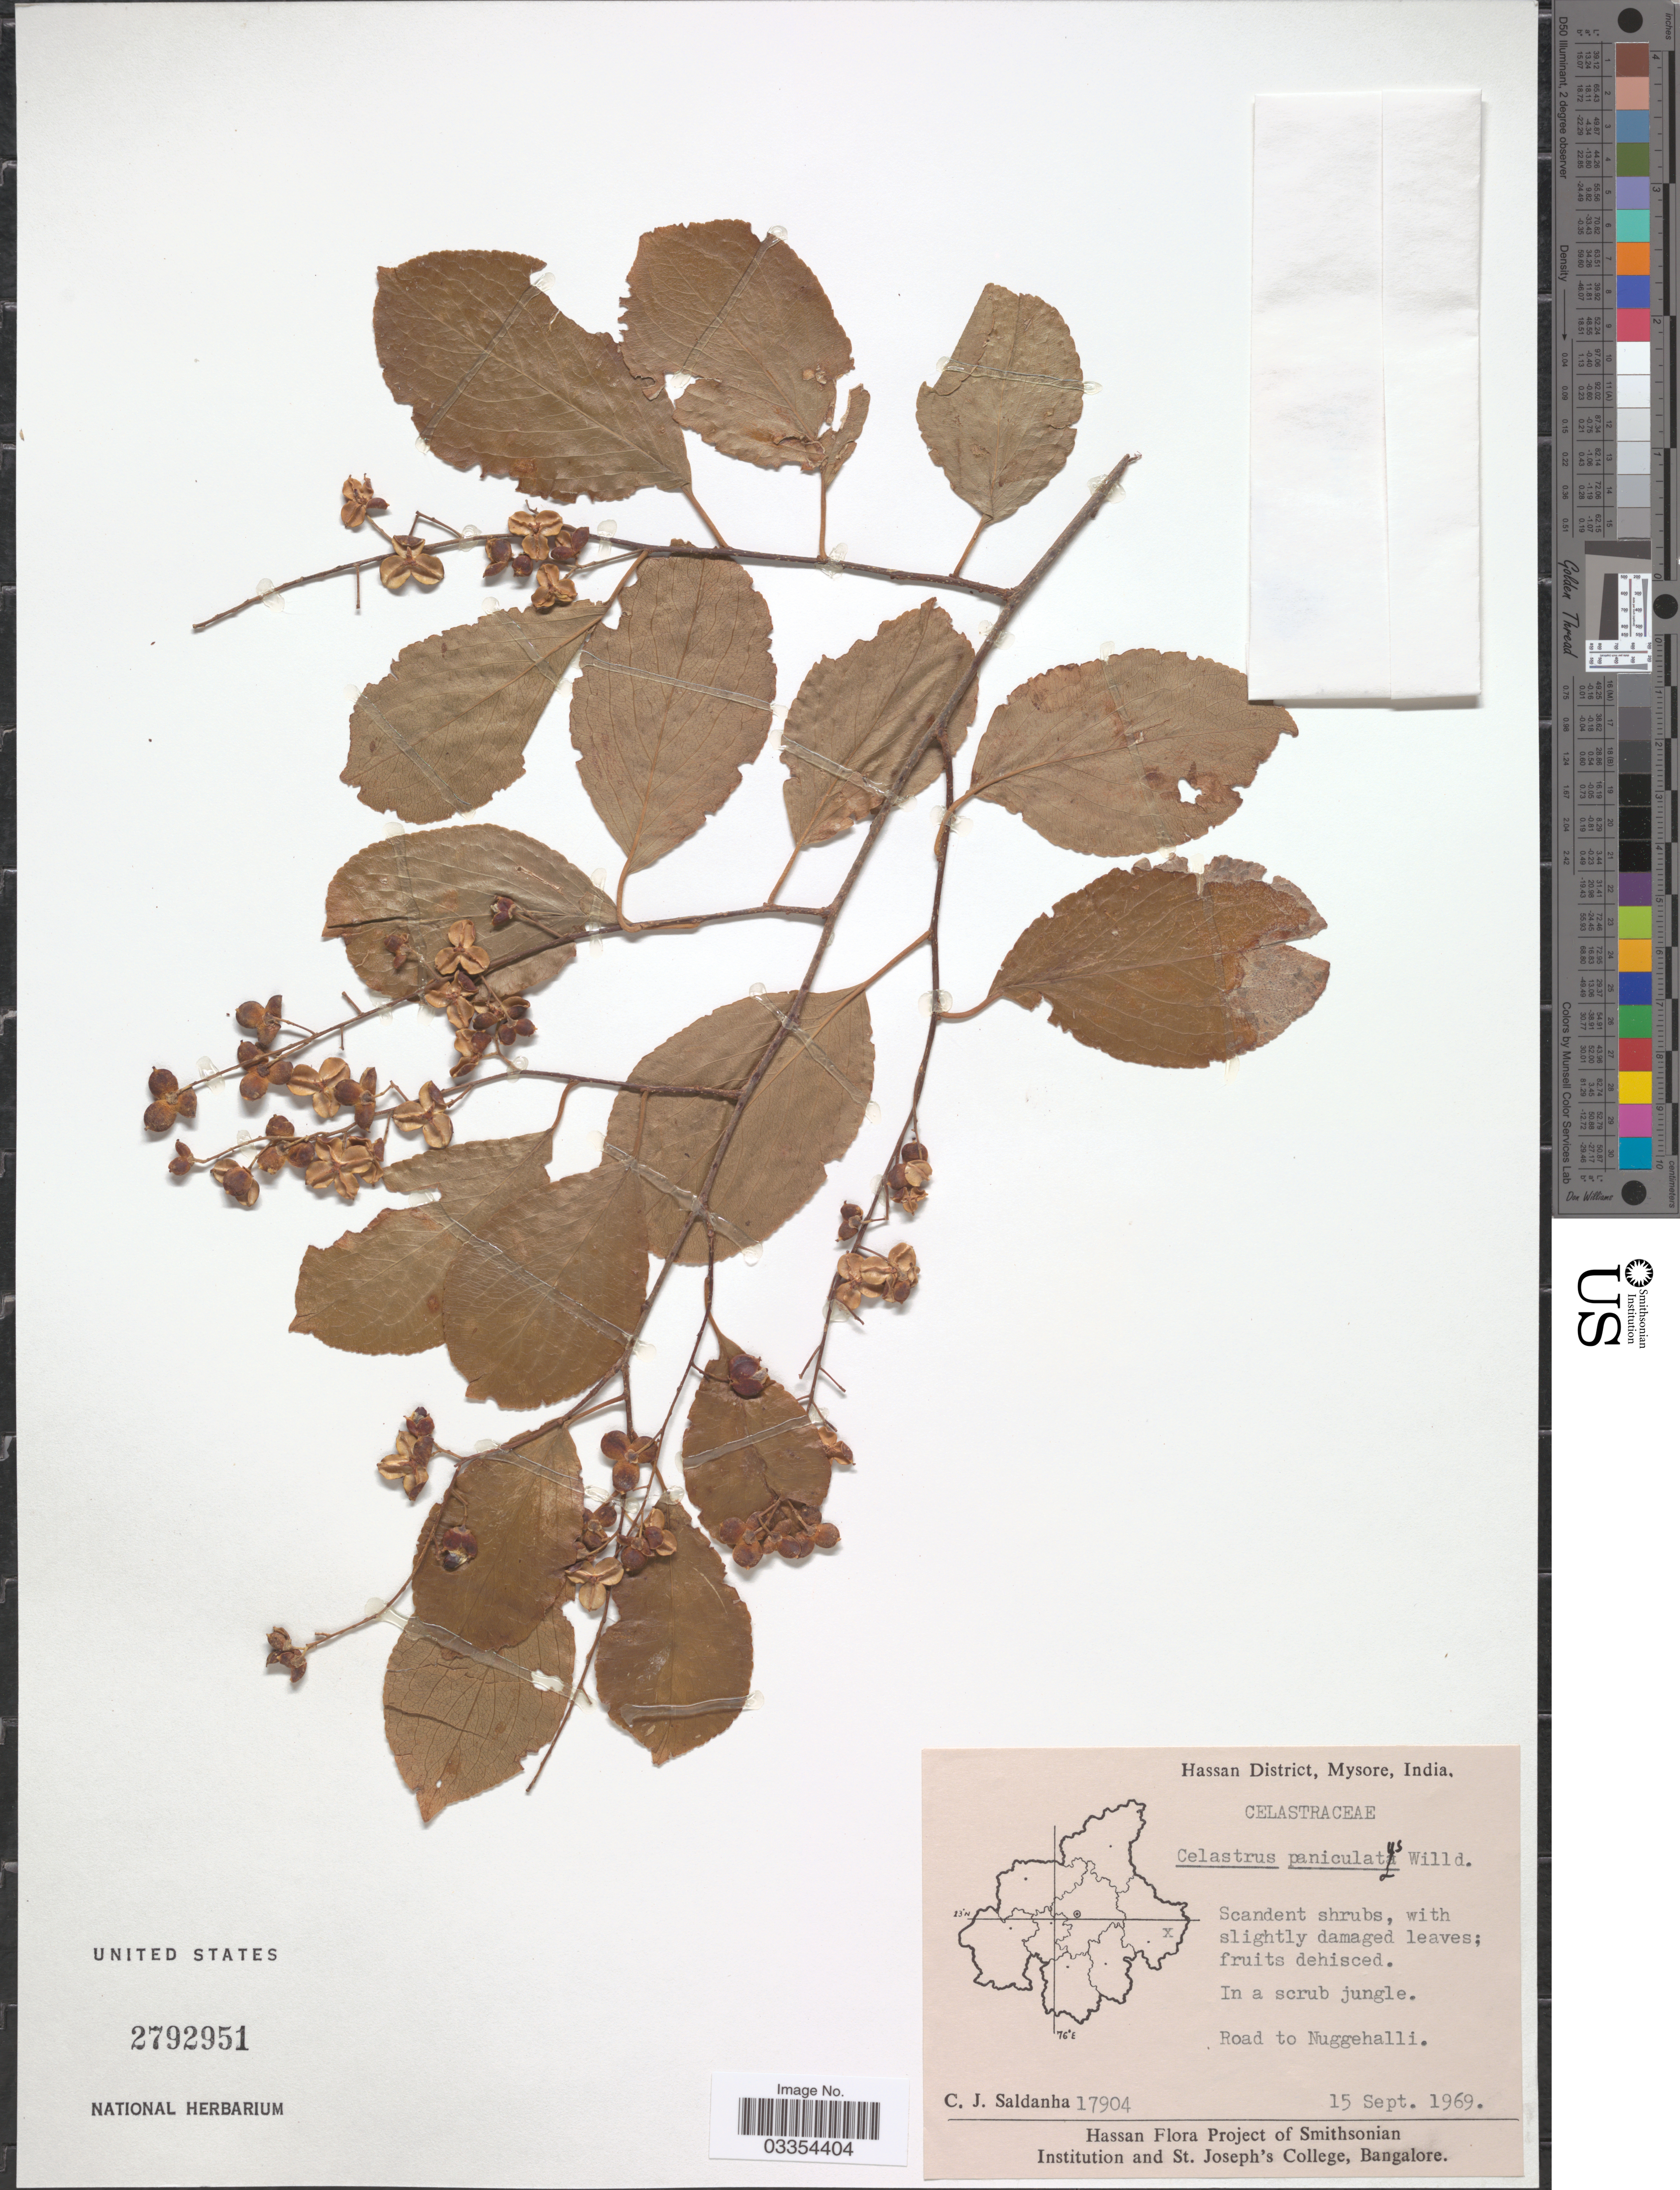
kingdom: Plantae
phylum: Tracheophyta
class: Magnoliopsida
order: Celastrales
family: Celastraceae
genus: Celastrus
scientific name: Celastrus paniculatus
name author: Willd.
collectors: C. J. Saldanha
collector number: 17904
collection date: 1969-09-15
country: India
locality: Hassan District, Mysore. Road to Nuggehalli.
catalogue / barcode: US 2792951